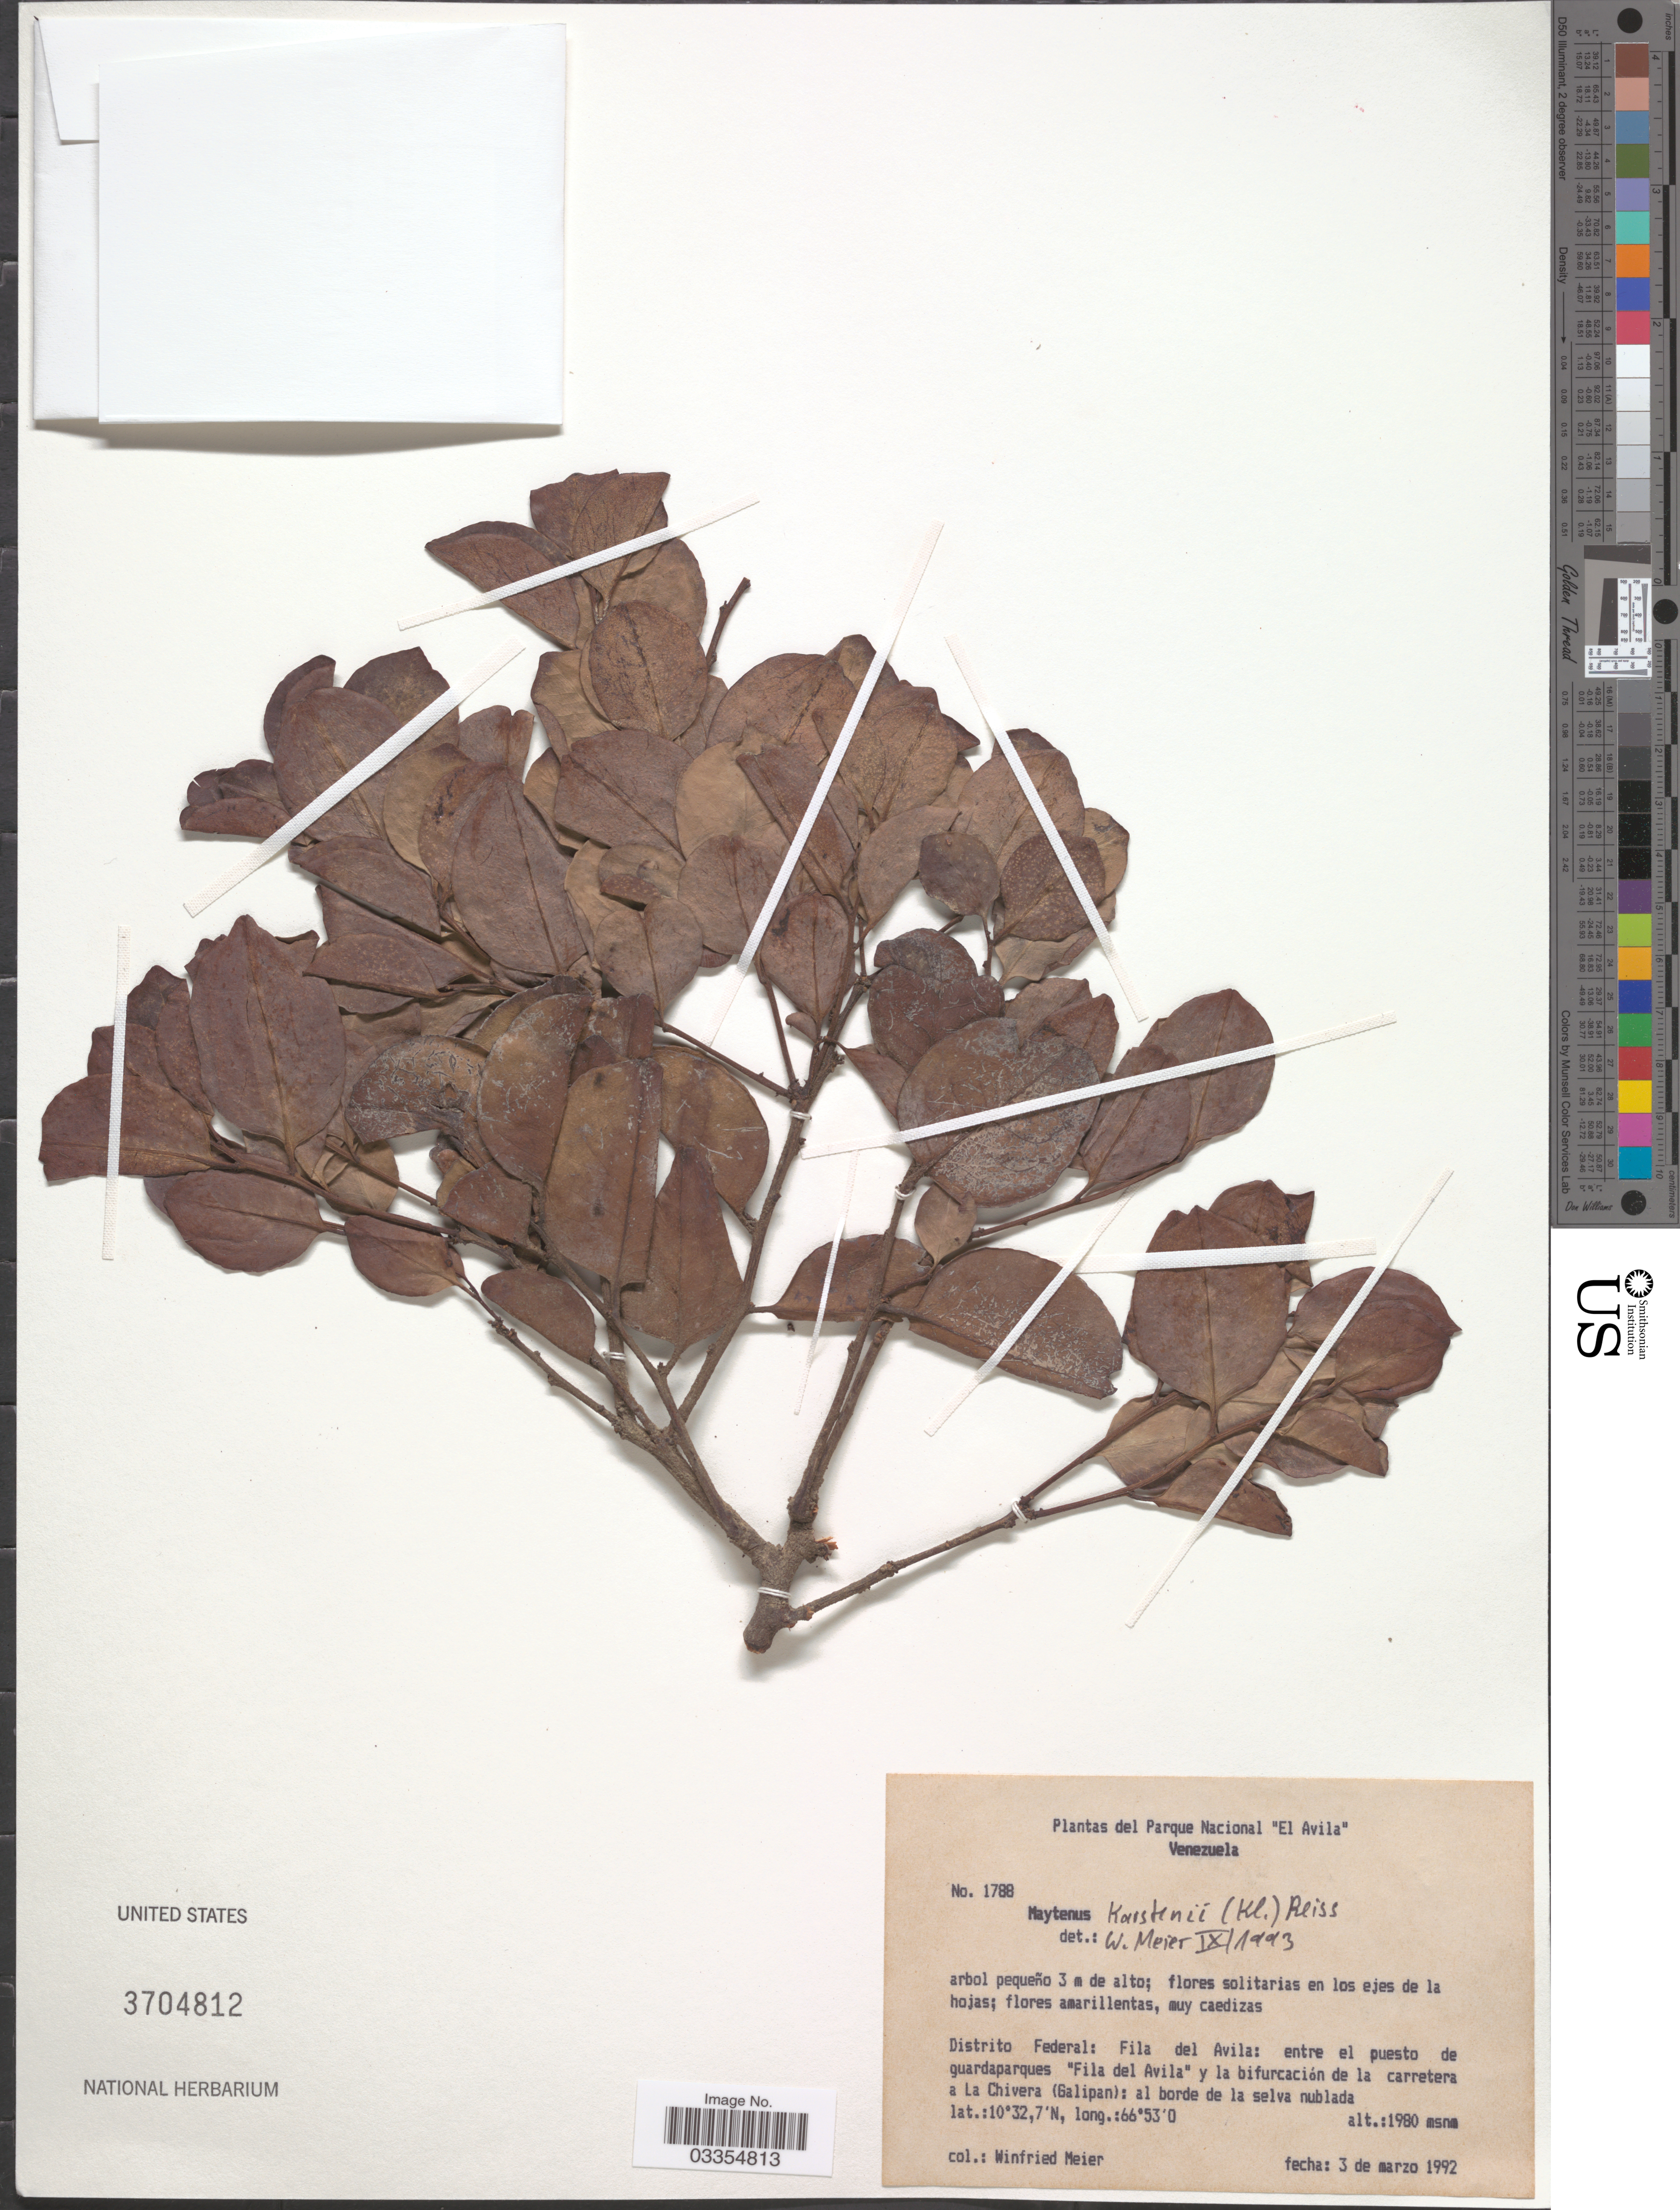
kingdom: Plantae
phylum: Tracheophyta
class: Magnoliopsida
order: Celastrales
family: Celastraceae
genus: Maytenus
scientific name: Maytenus karstenii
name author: Reissek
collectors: W. Meier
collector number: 1788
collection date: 1992-03-03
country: Venezuela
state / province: Miranda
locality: Parque Nacional "El Avila". Distrito Federal: Fila del Avila: entre el puesto de guardaparques "Fila del Avila" y la bifurcación de la carretera a La Chivera (Galipan): al borde de la selva nublada.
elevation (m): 1980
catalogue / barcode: US 3704812